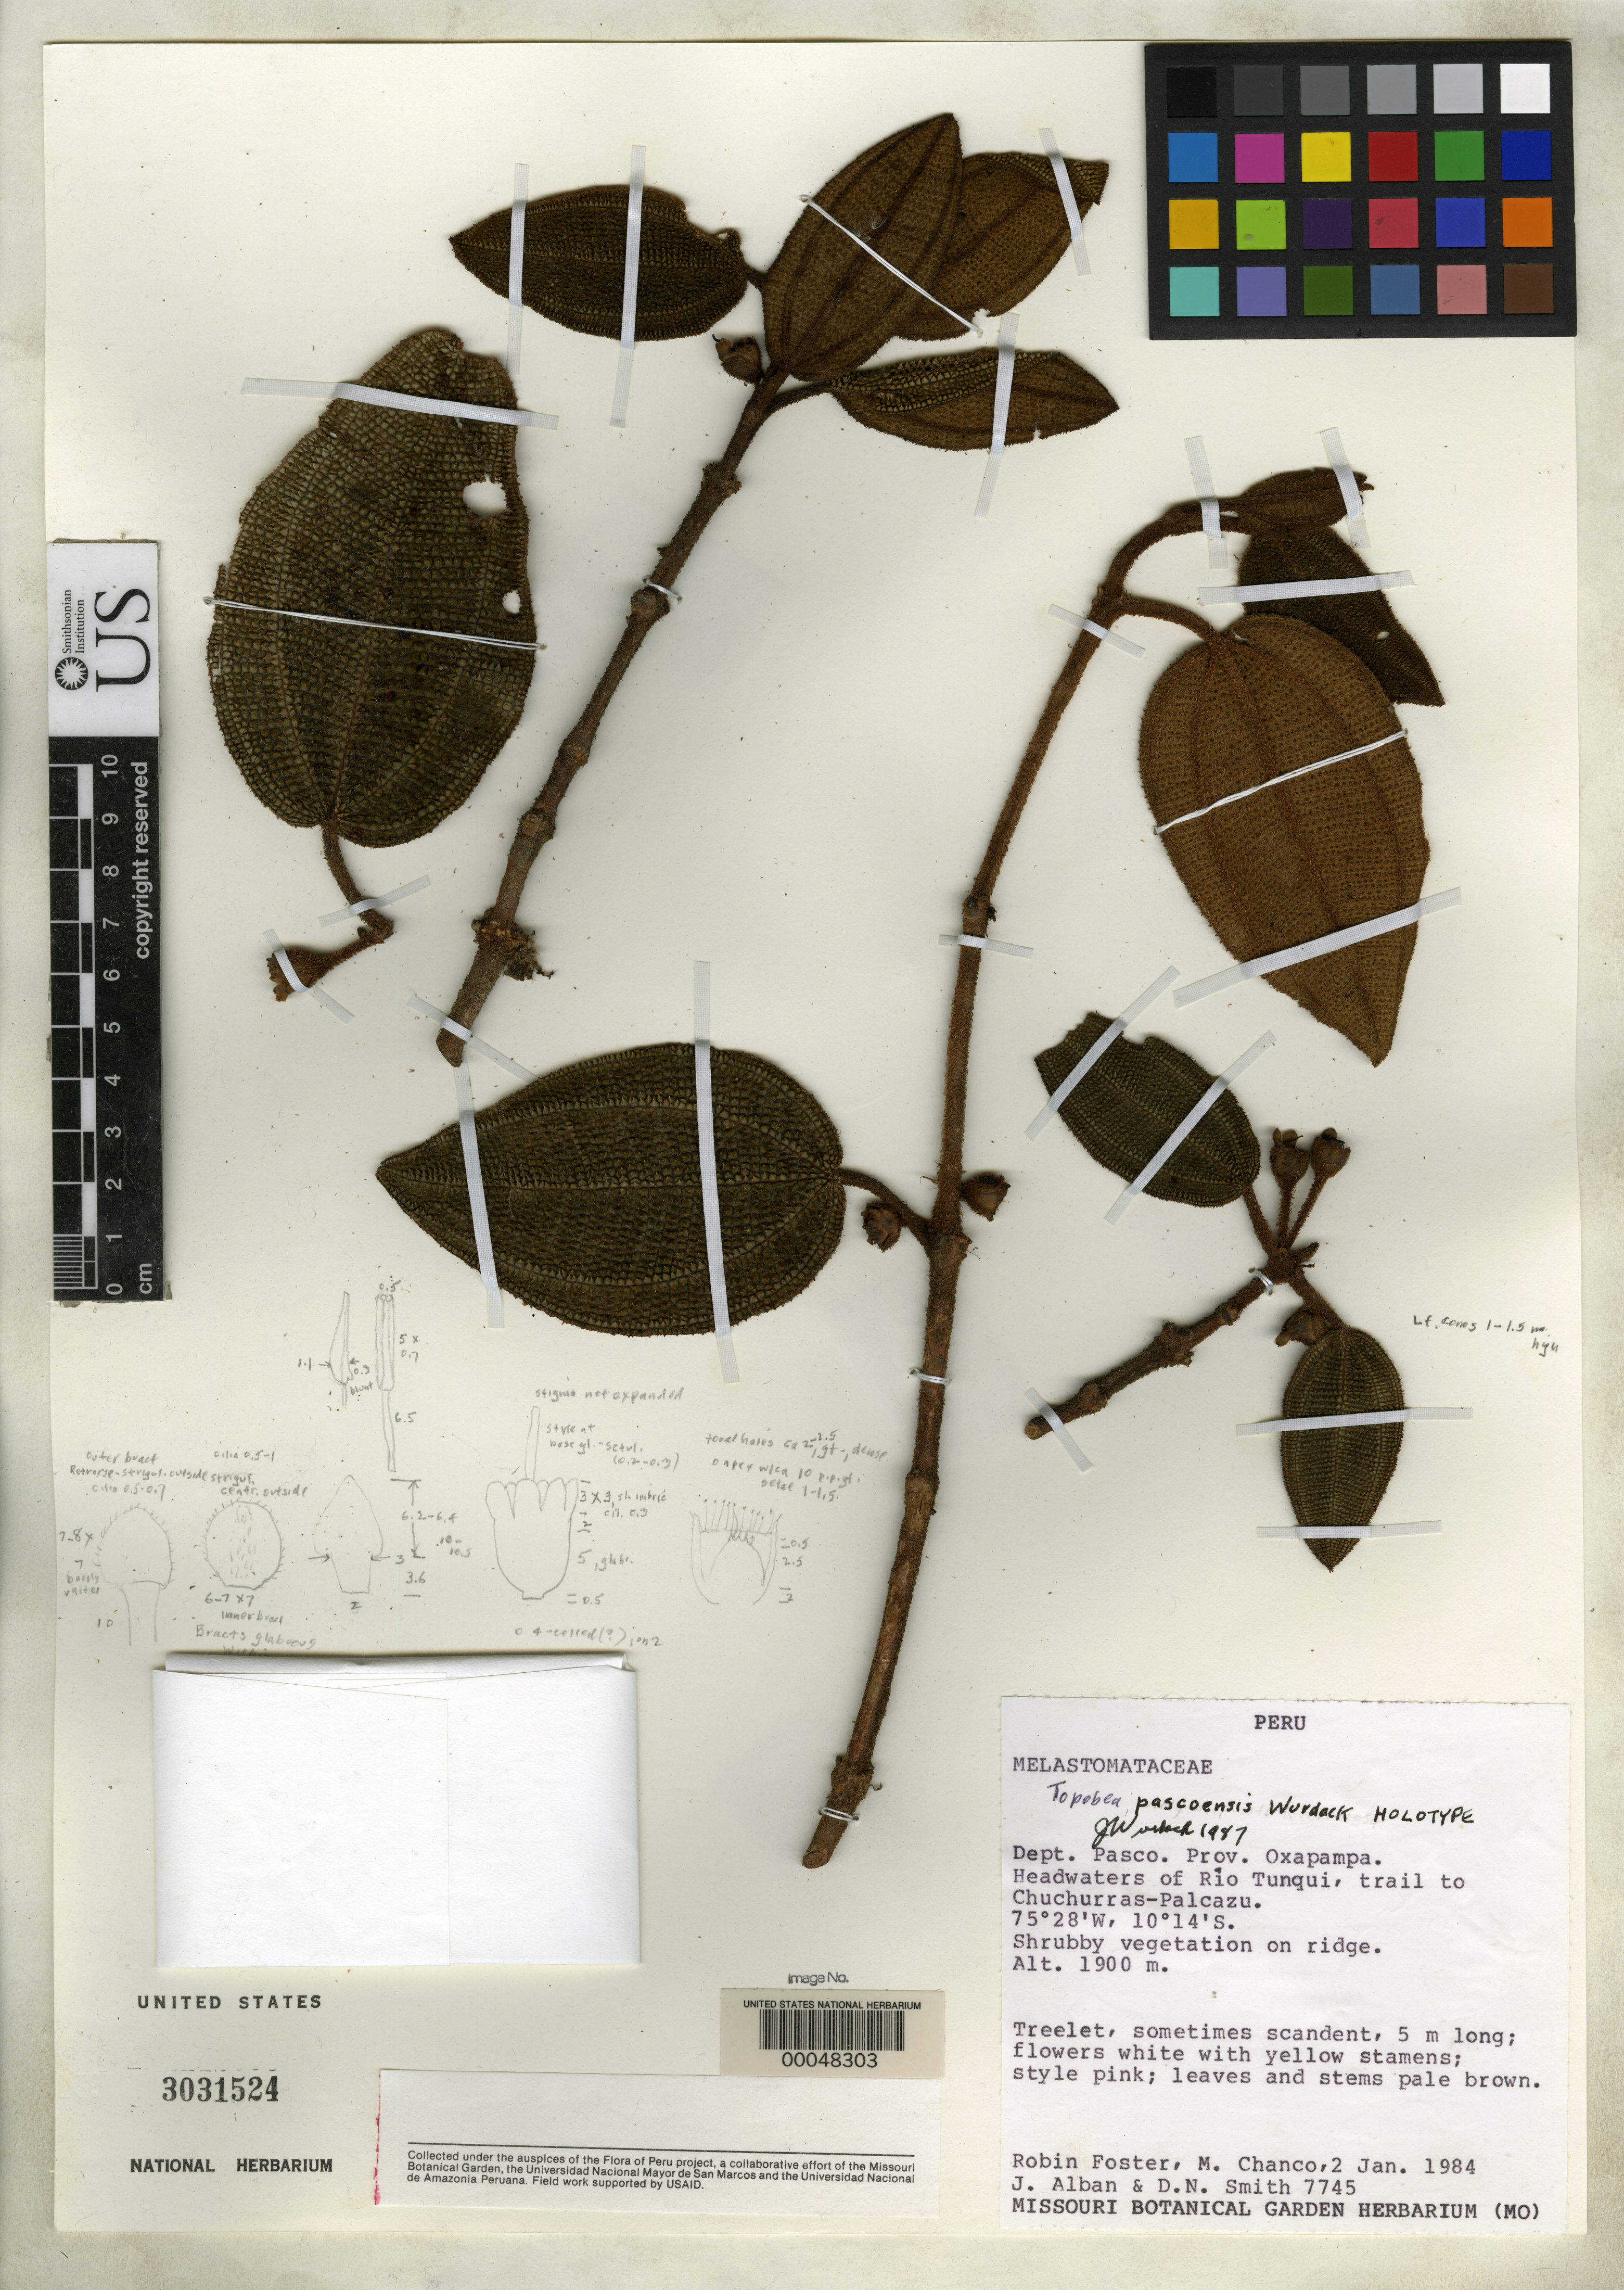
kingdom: Plantae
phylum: Tracheophyta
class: Magnoliopsida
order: Myrtales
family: Melastomataceae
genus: Topobea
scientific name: Topobea pascoensis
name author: Wurdack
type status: Holotype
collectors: R. B. Foster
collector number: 7745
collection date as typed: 02 Jan 1984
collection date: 1984-01-02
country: Peru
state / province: Pasco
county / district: Oxapampa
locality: Headwaters of Rio Tunqui, trail Tochuchurras-Palcazu.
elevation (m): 1900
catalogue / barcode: US 3031524